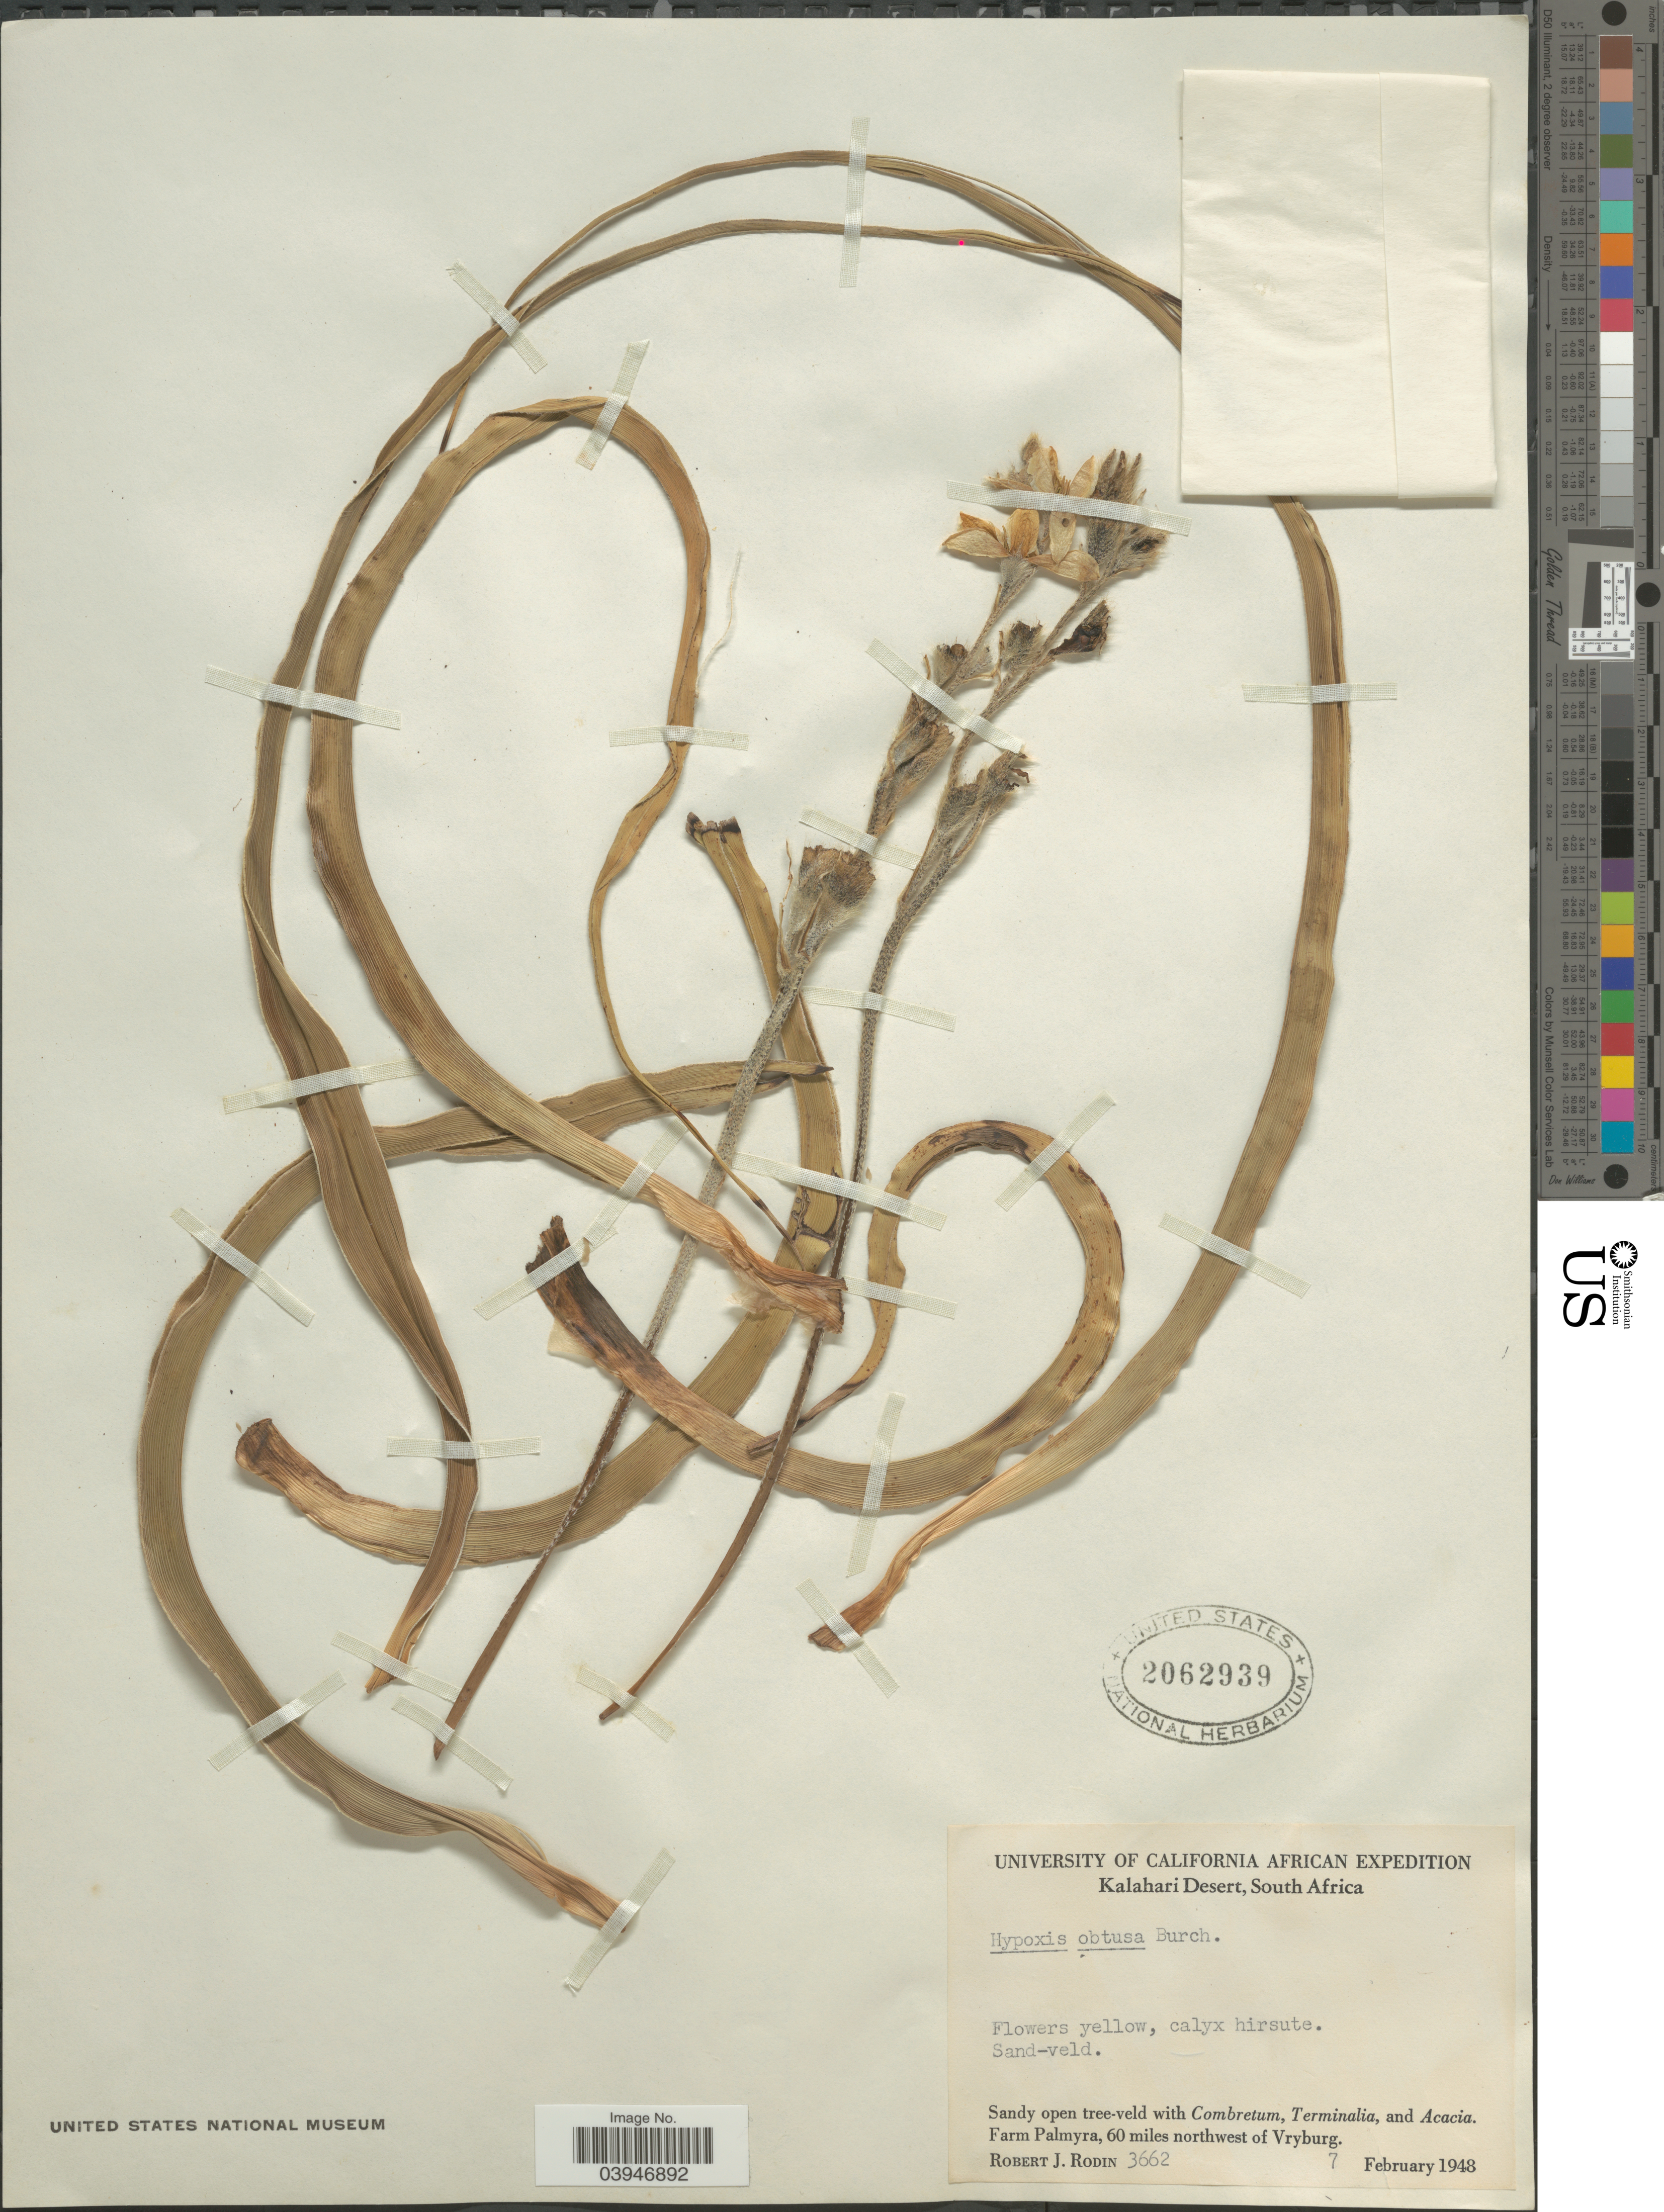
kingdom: Plantae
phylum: Tracheophyta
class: Liliopsida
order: Asparagales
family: Hypoxidaceae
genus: Hypoxis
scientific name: Hypoxis obtusa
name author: D.G. Burch ex Edwards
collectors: R. J. Rodin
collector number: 3662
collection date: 1948-02-07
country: South Africa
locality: Kalahari Desert. Farm Palmyra, 60 miles northwest of Vryburg.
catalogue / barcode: US 2062939